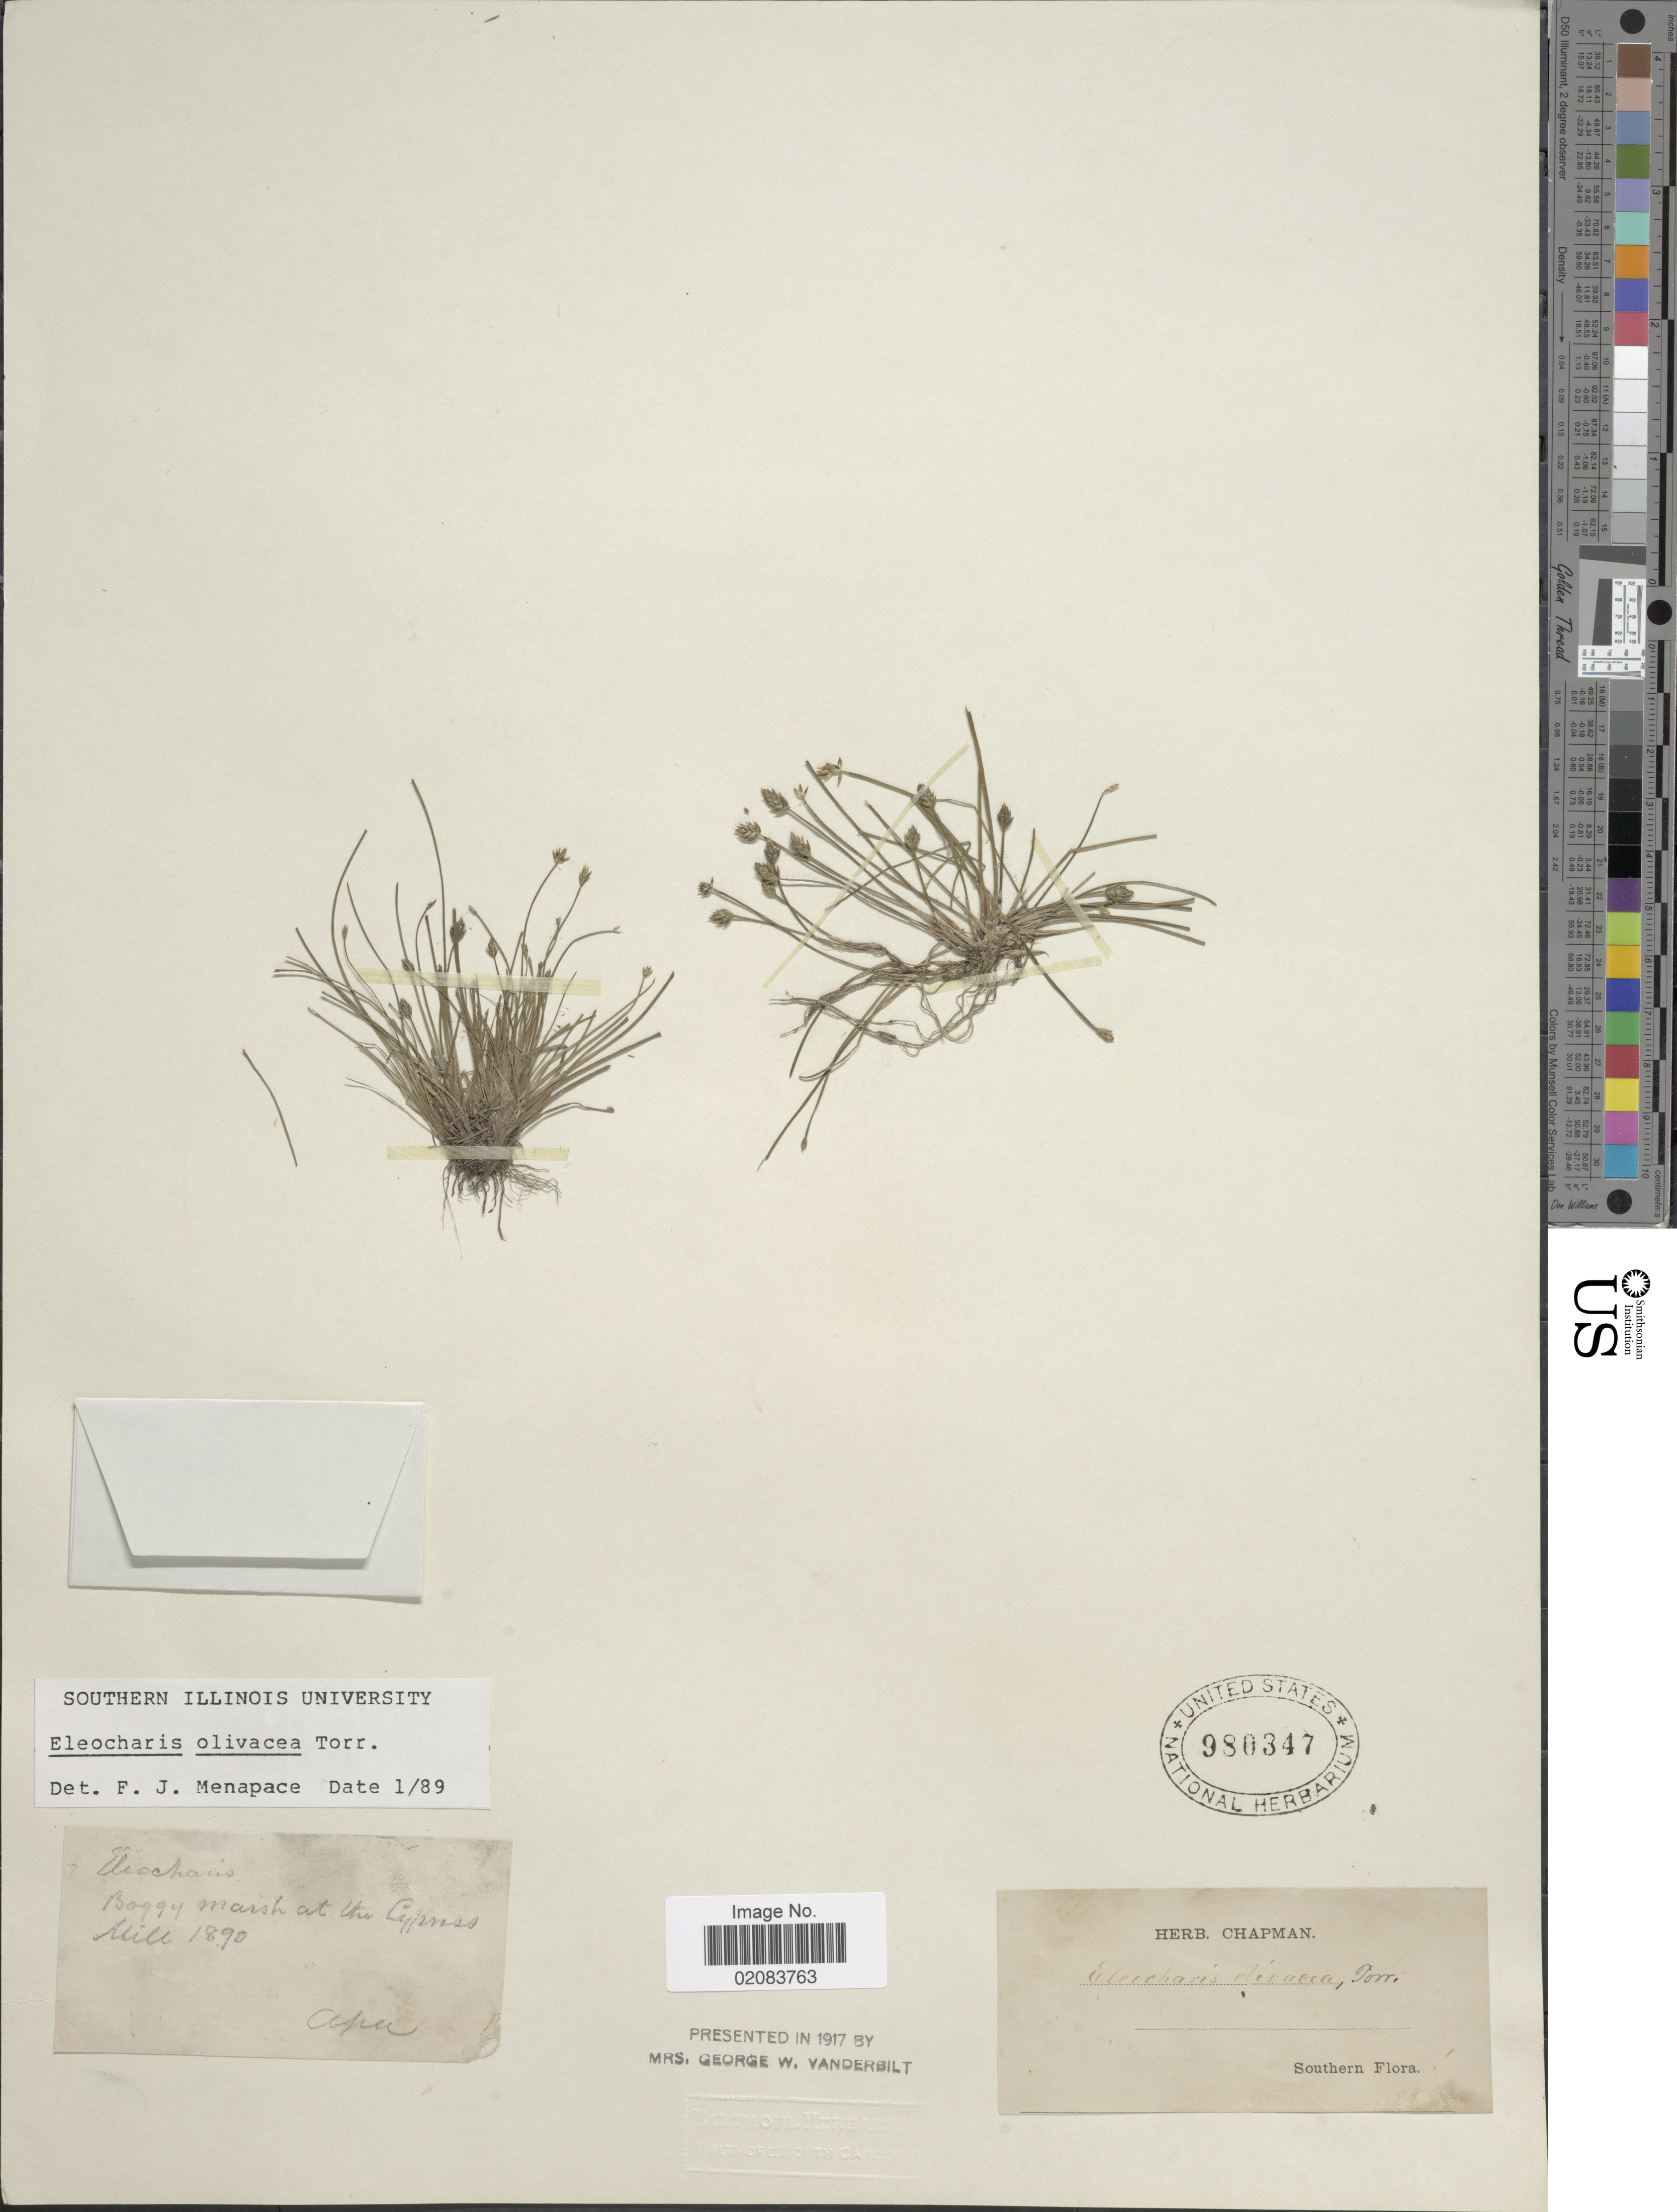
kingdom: Plantae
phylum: Tracheophyta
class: Liliopsida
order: Poales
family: Cyperaceae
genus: Eleocharis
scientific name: Eleocharis olivacea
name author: Torr.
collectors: A. Chapman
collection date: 1890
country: United States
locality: Boggy marsh at the Cypress Mill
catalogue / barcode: US 980347